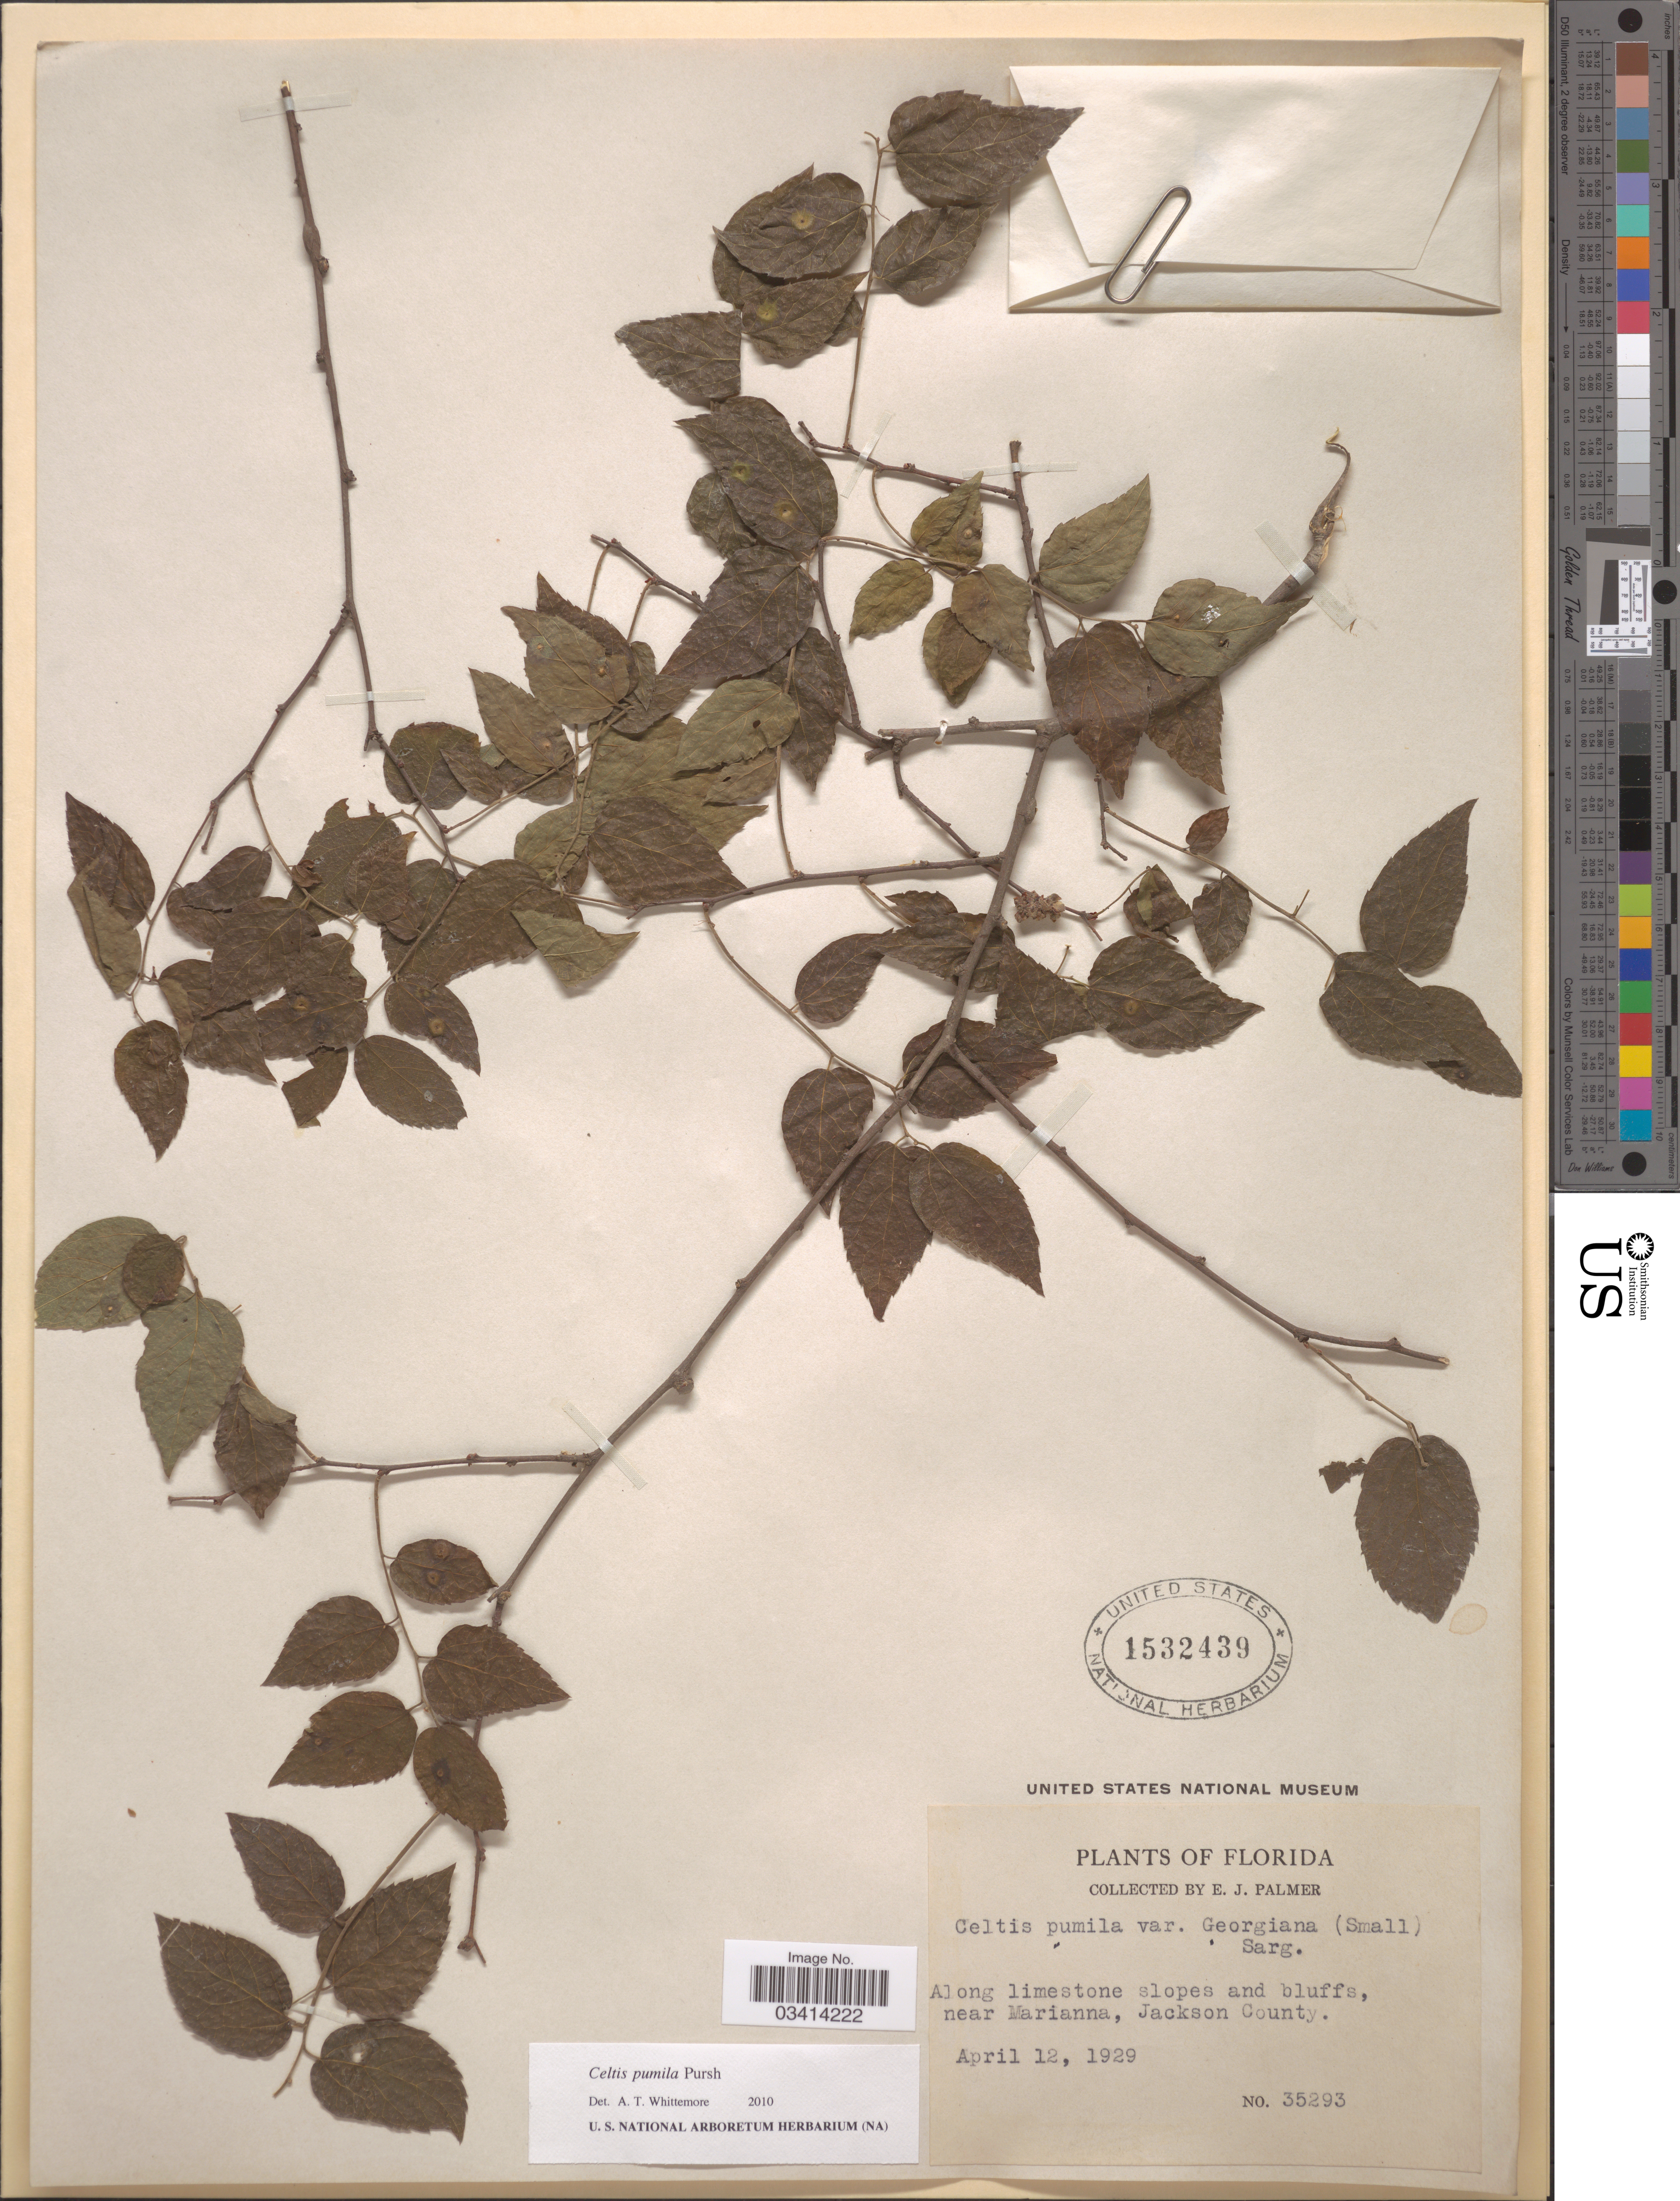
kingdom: Plantae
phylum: Tracheophyta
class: Magnoliopsida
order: Rosales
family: Cannabaceae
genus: Celtis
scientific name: Celtis pumila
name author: Pursh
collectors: E. J. Palmer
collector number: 35293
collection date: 1929-04-12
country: United States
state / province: Florida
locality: Along limestone slopes and bluffs, near Marianna, Jackson County.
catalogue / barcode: US 1532439